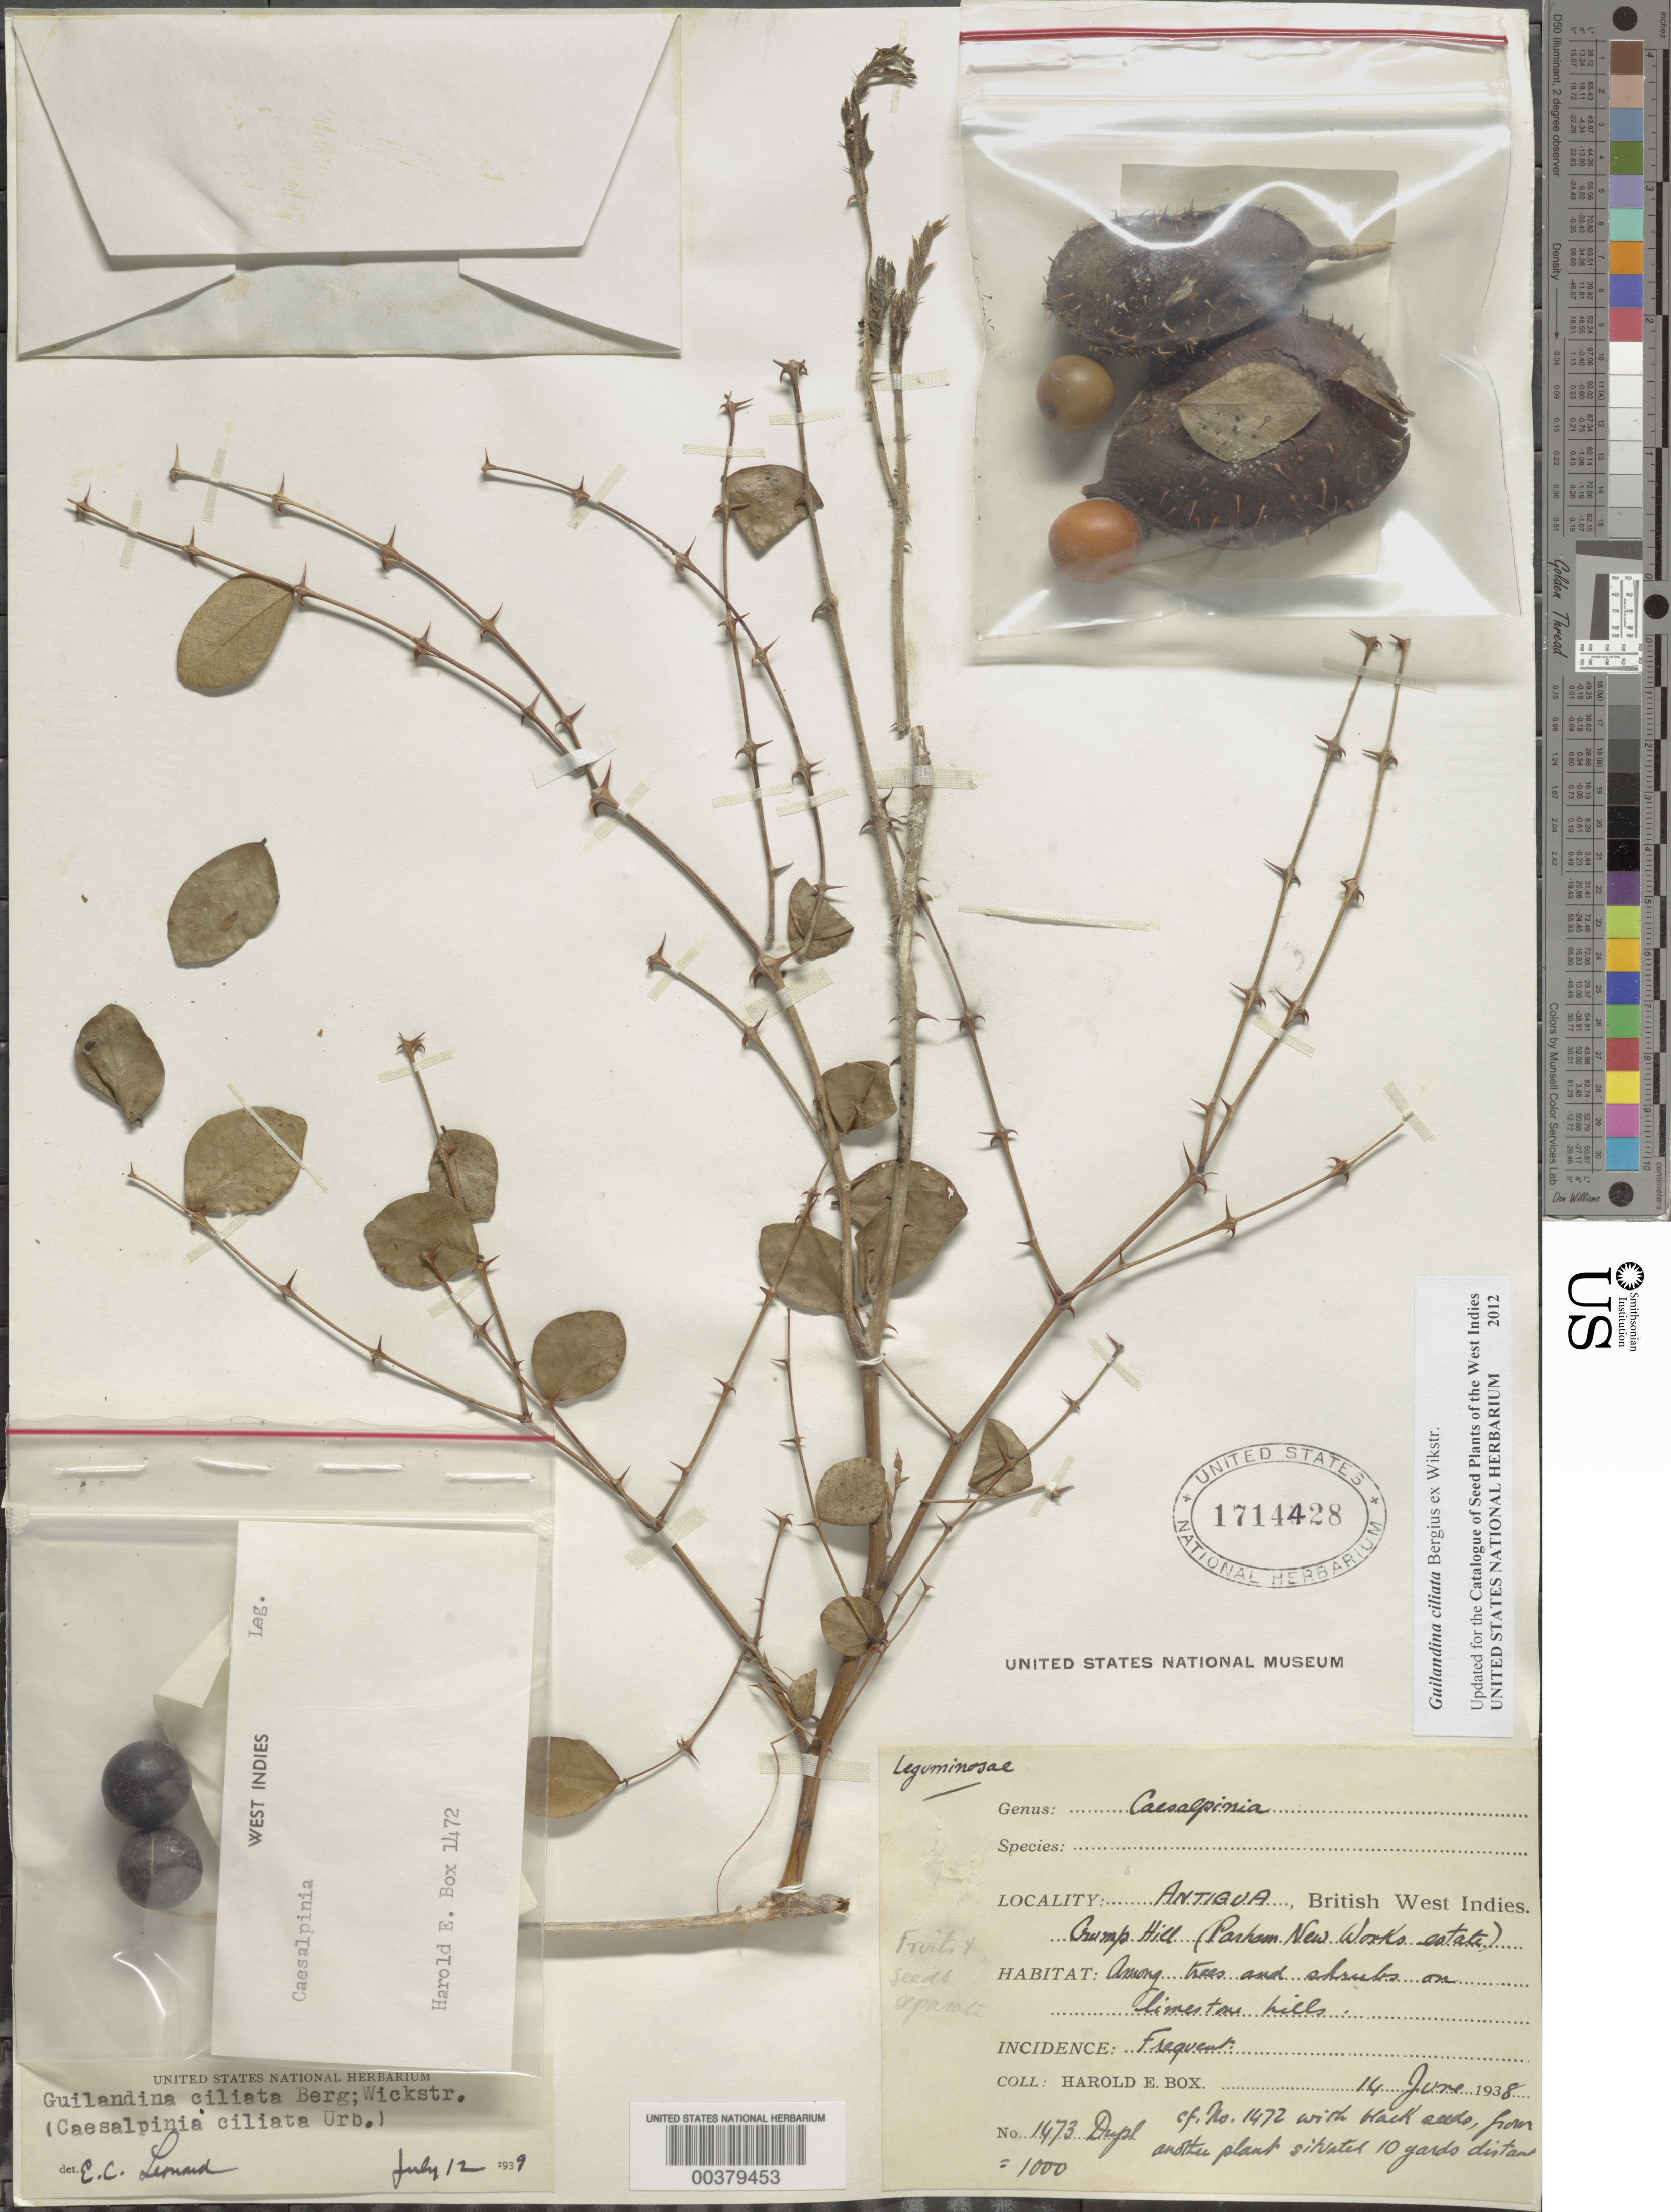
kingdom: Plantae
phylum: Tracheophyta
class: Magnoliopsida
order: Fabales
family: Fabaceae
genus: Guilandina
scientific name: Guilandina ciliata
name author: Bergius ex Wikstr.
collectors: H. E. Box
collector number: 1473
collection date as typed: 14 Jun 1938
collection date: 1938-06-14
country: Antigua and Barbuda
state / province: Saint Peter (?)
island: Antigua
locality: Crump Hill (Parkham new works estate). [Parham in Saint Peter Parish?]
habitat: Limestone hills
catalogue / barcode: US 1714428